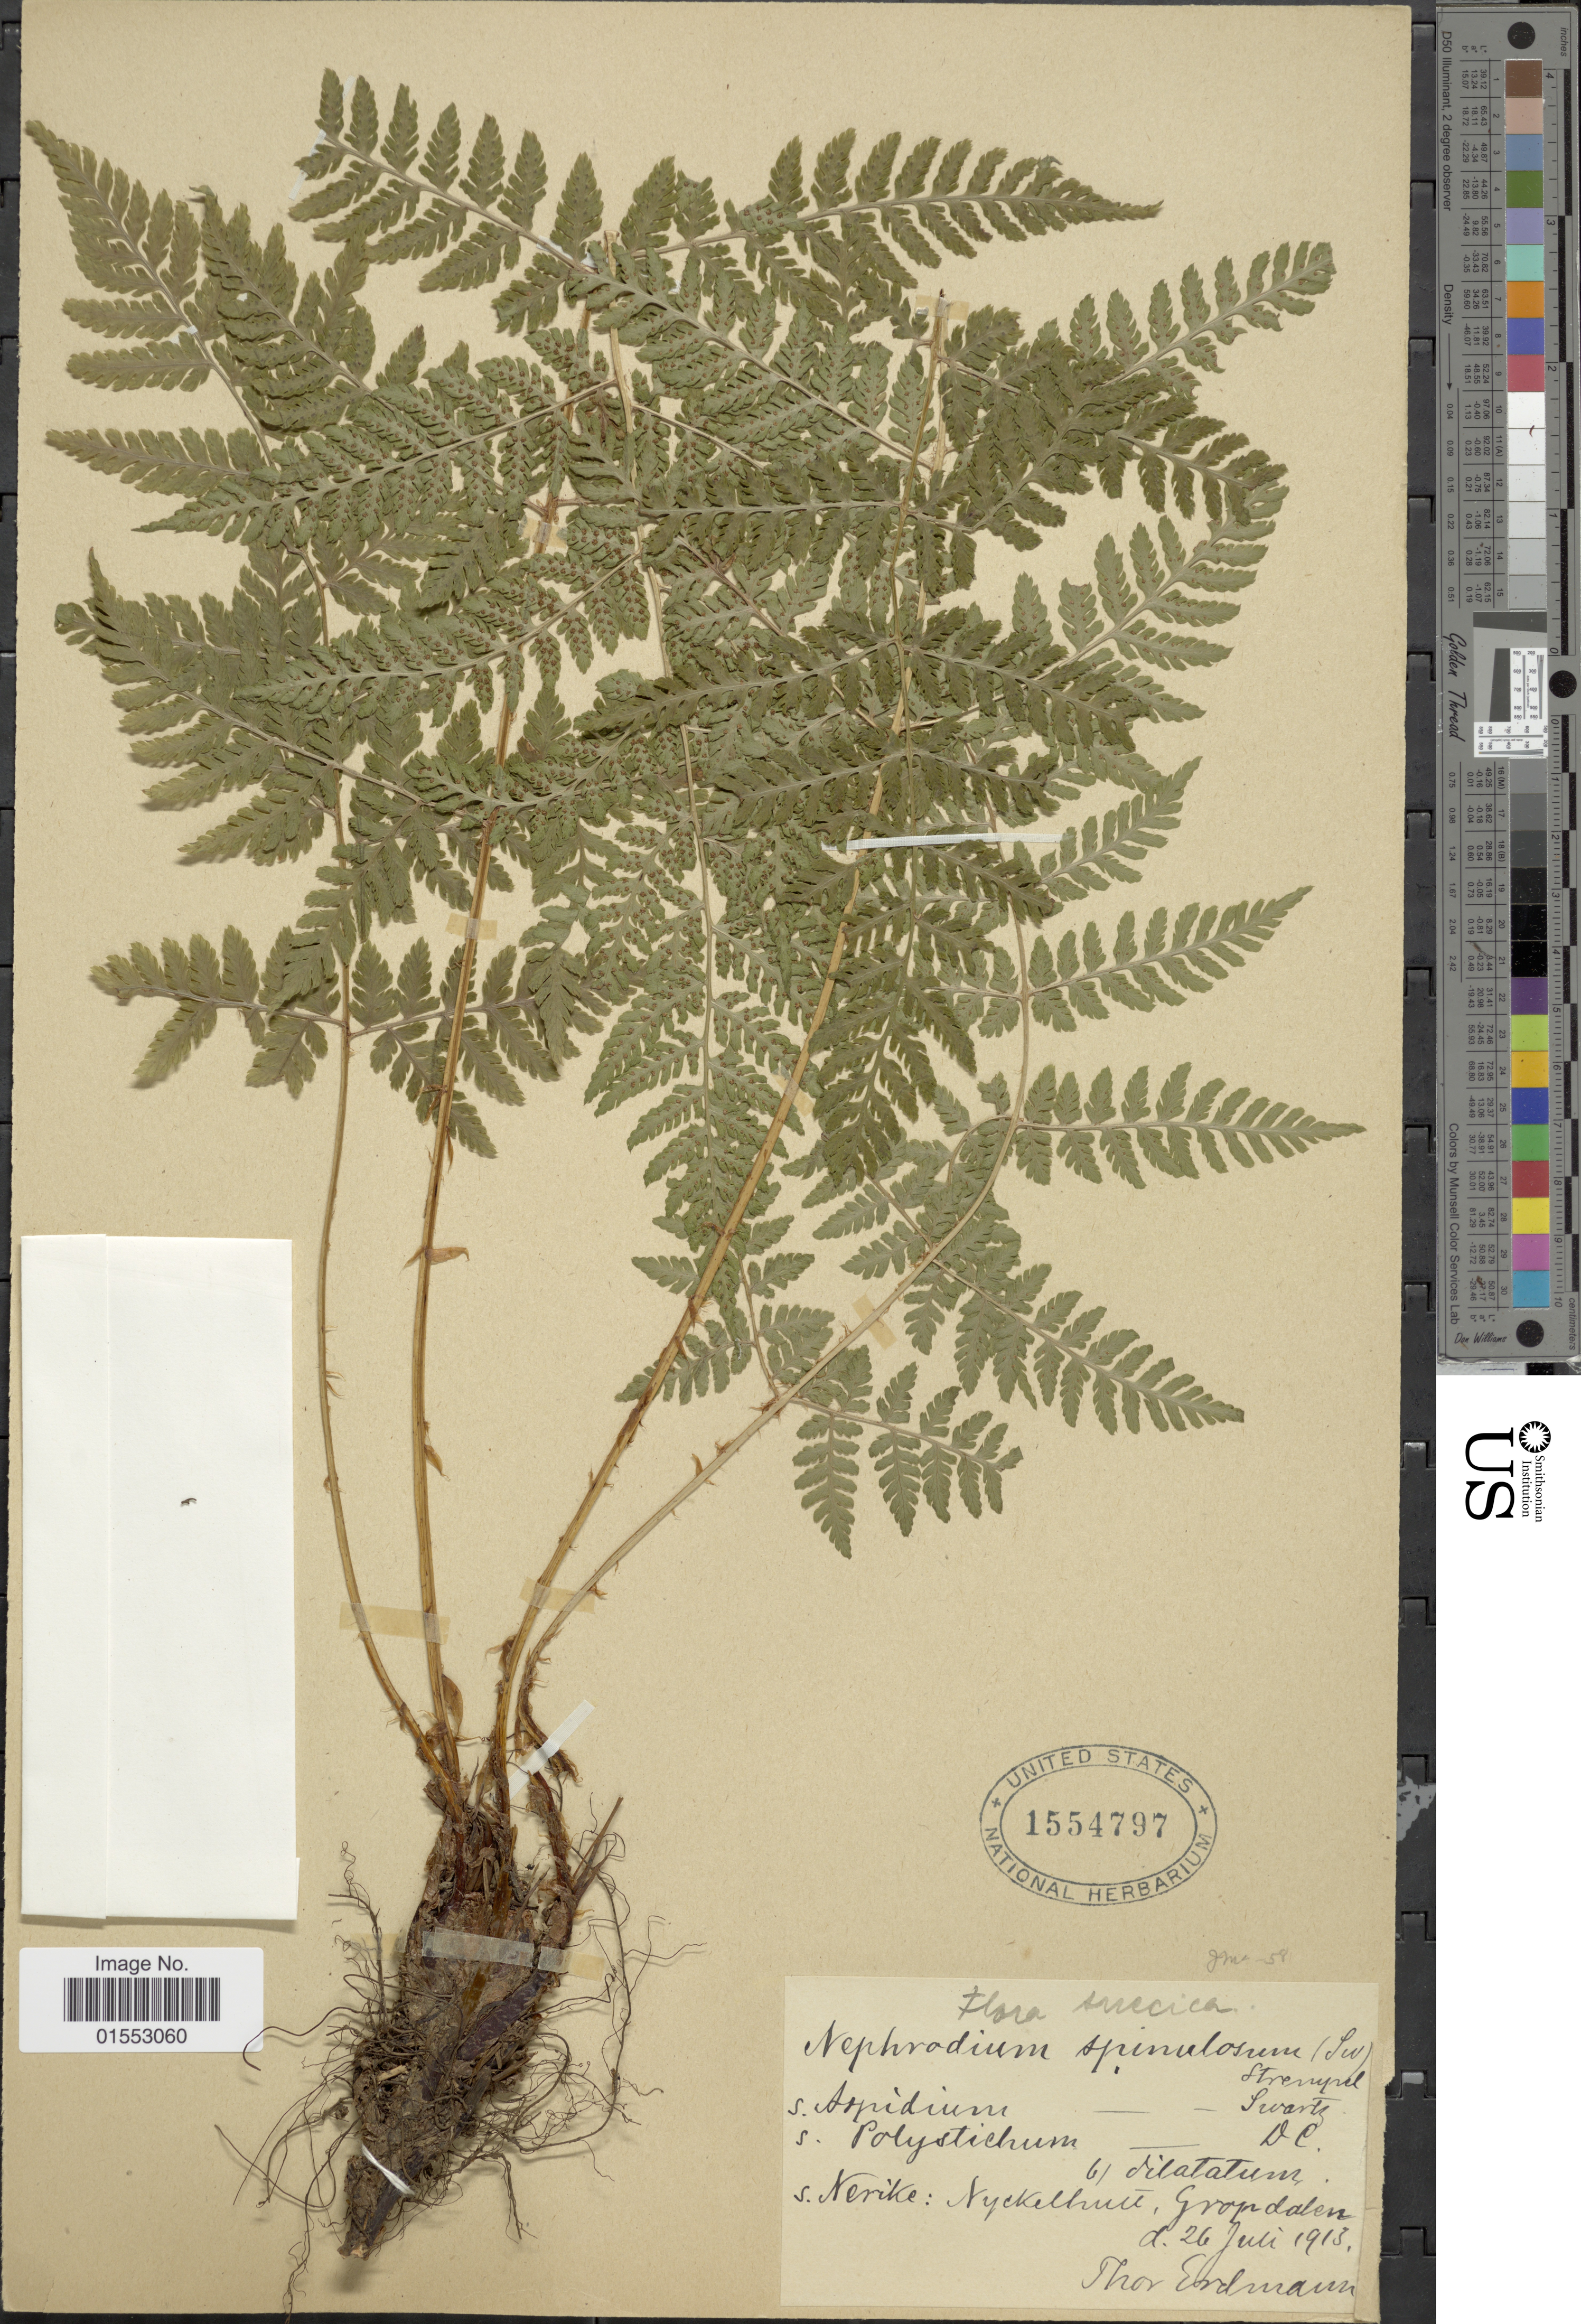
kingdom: Plantae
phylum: Tracheophyta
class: Polypodiopsida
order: Polypodiales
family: Dryopteridaceae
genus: Dryopteris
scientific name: Dryopteris carthusiana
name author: (Villars) H.P. Fuchs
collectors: T. Erdmann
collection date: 1913-07-26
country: Sweden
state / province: Örebro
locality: Nyckelhult, Gropdalen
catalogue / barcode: US 1554797